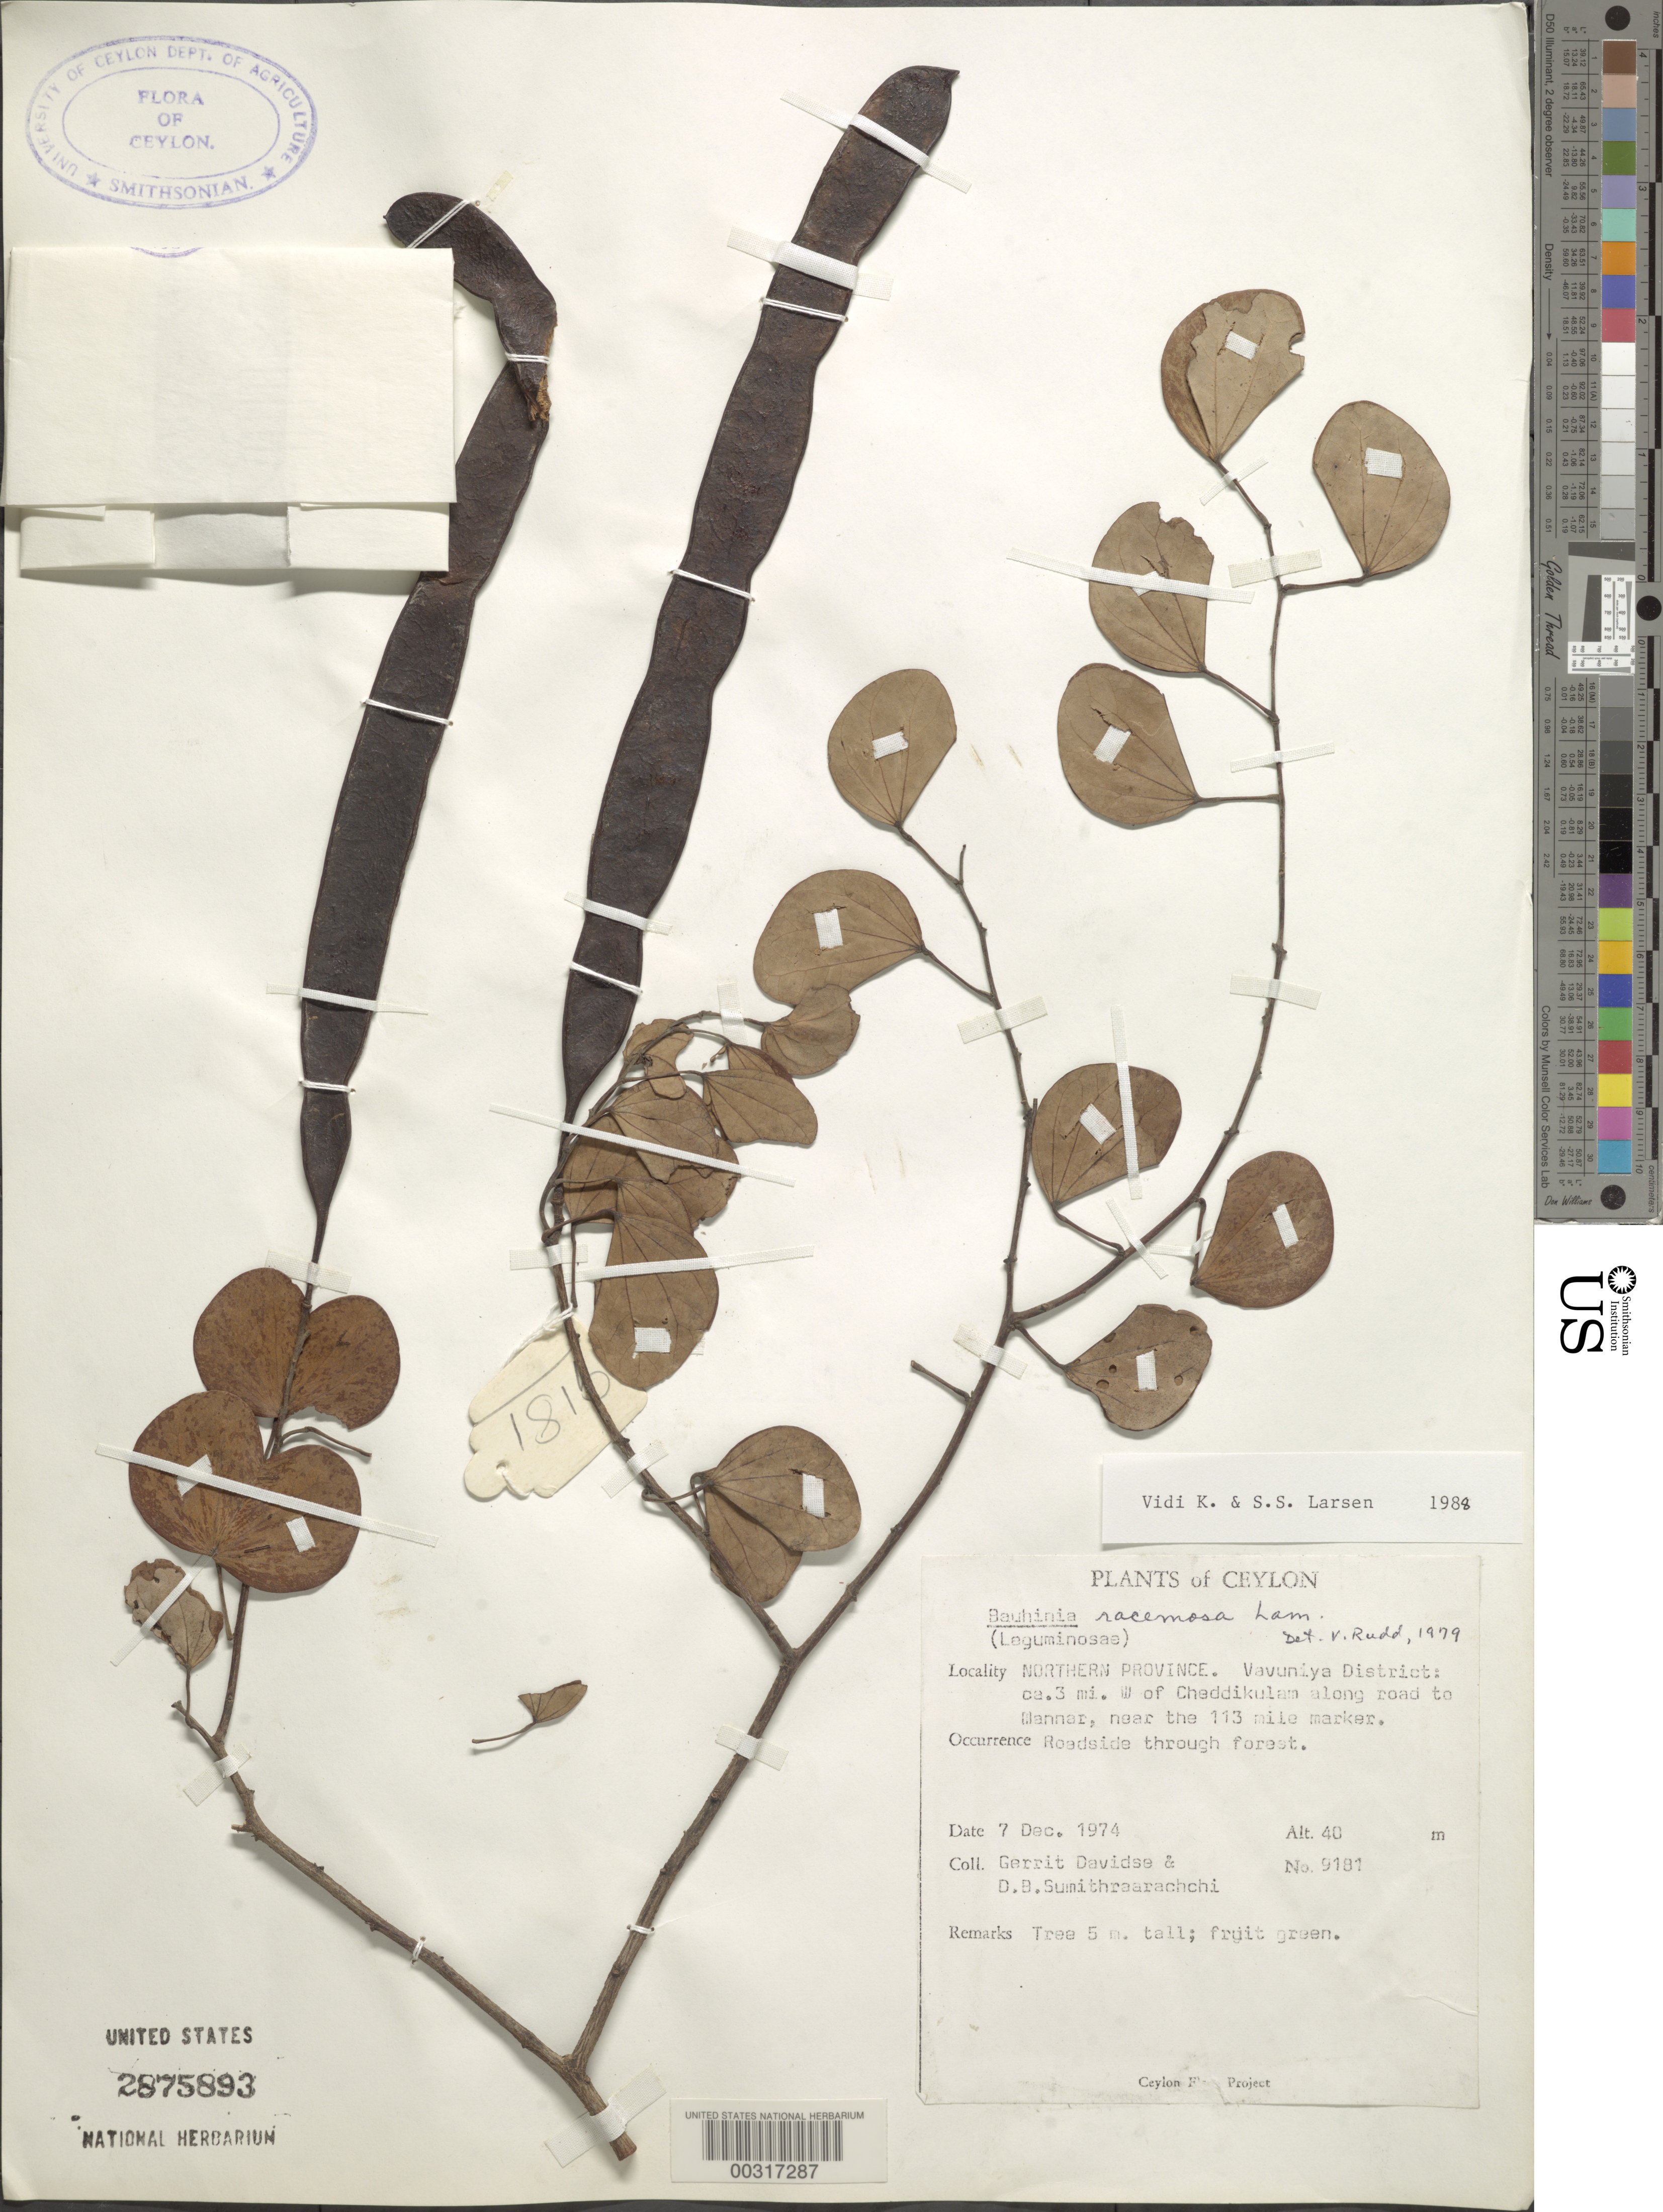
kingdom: Plantae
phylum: Tracheophyta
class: Magnoliopsida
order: Fabales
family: Fabaceae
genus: Bauhinia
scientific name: Bauhinia racemosa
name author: Lam.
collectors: G. Davidse & D. B. Sumithraarachchi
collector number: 9181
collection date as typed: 07 Dec 1974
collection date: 1974-12-07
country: Sri Lanka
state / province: Northern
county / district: Vavuniya Dist.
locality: Ca 3 mi w of cheddikulam along road to wanner, near 113 mile marker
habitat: Roadside through forest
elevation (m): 40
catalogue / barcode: US 2875893